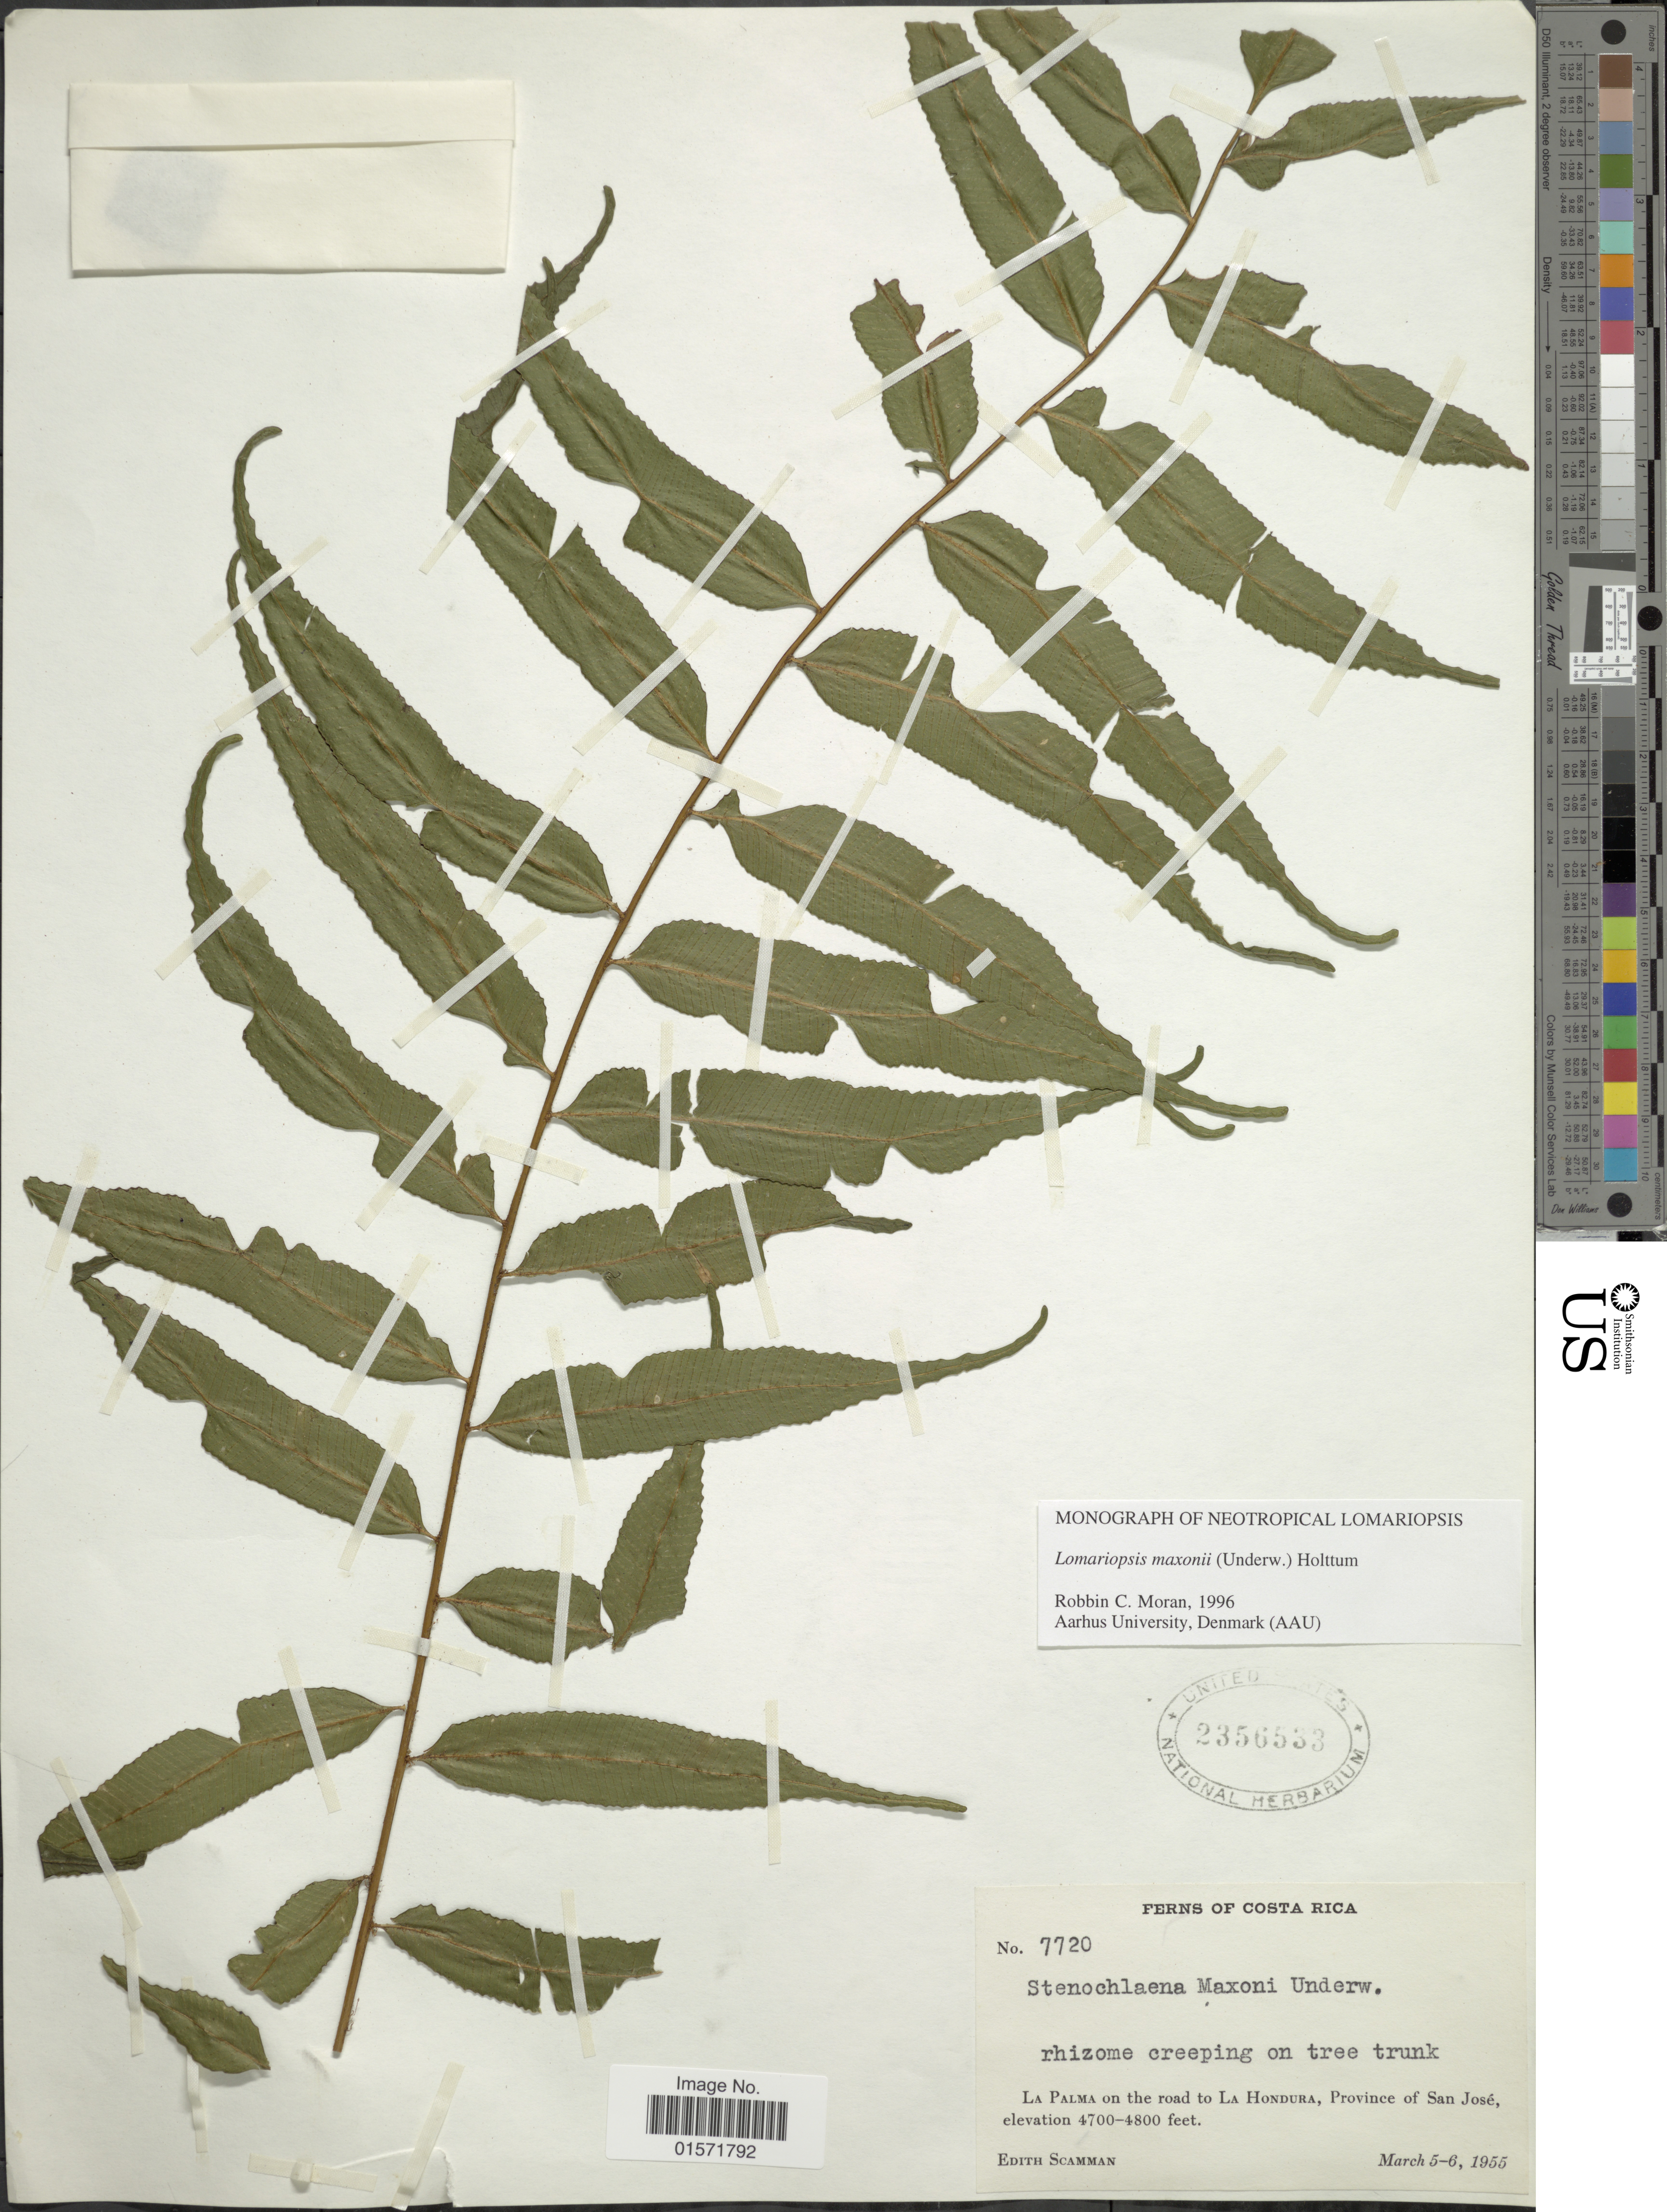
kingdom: Plantae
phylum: Tracheophyta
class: Polypodiopsida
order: Polypodiales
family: Lomariopsidaceae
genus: Lomariopsis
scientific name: Lomariopsis maxonii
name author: (Underw.) Holttum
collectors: E. Scamman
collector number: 7720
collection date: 1955-03-05/1955-03-06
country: Costa Rica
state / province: San José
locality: La Palma on the road to La Hondura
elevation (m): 1433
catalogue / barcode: US 2356533